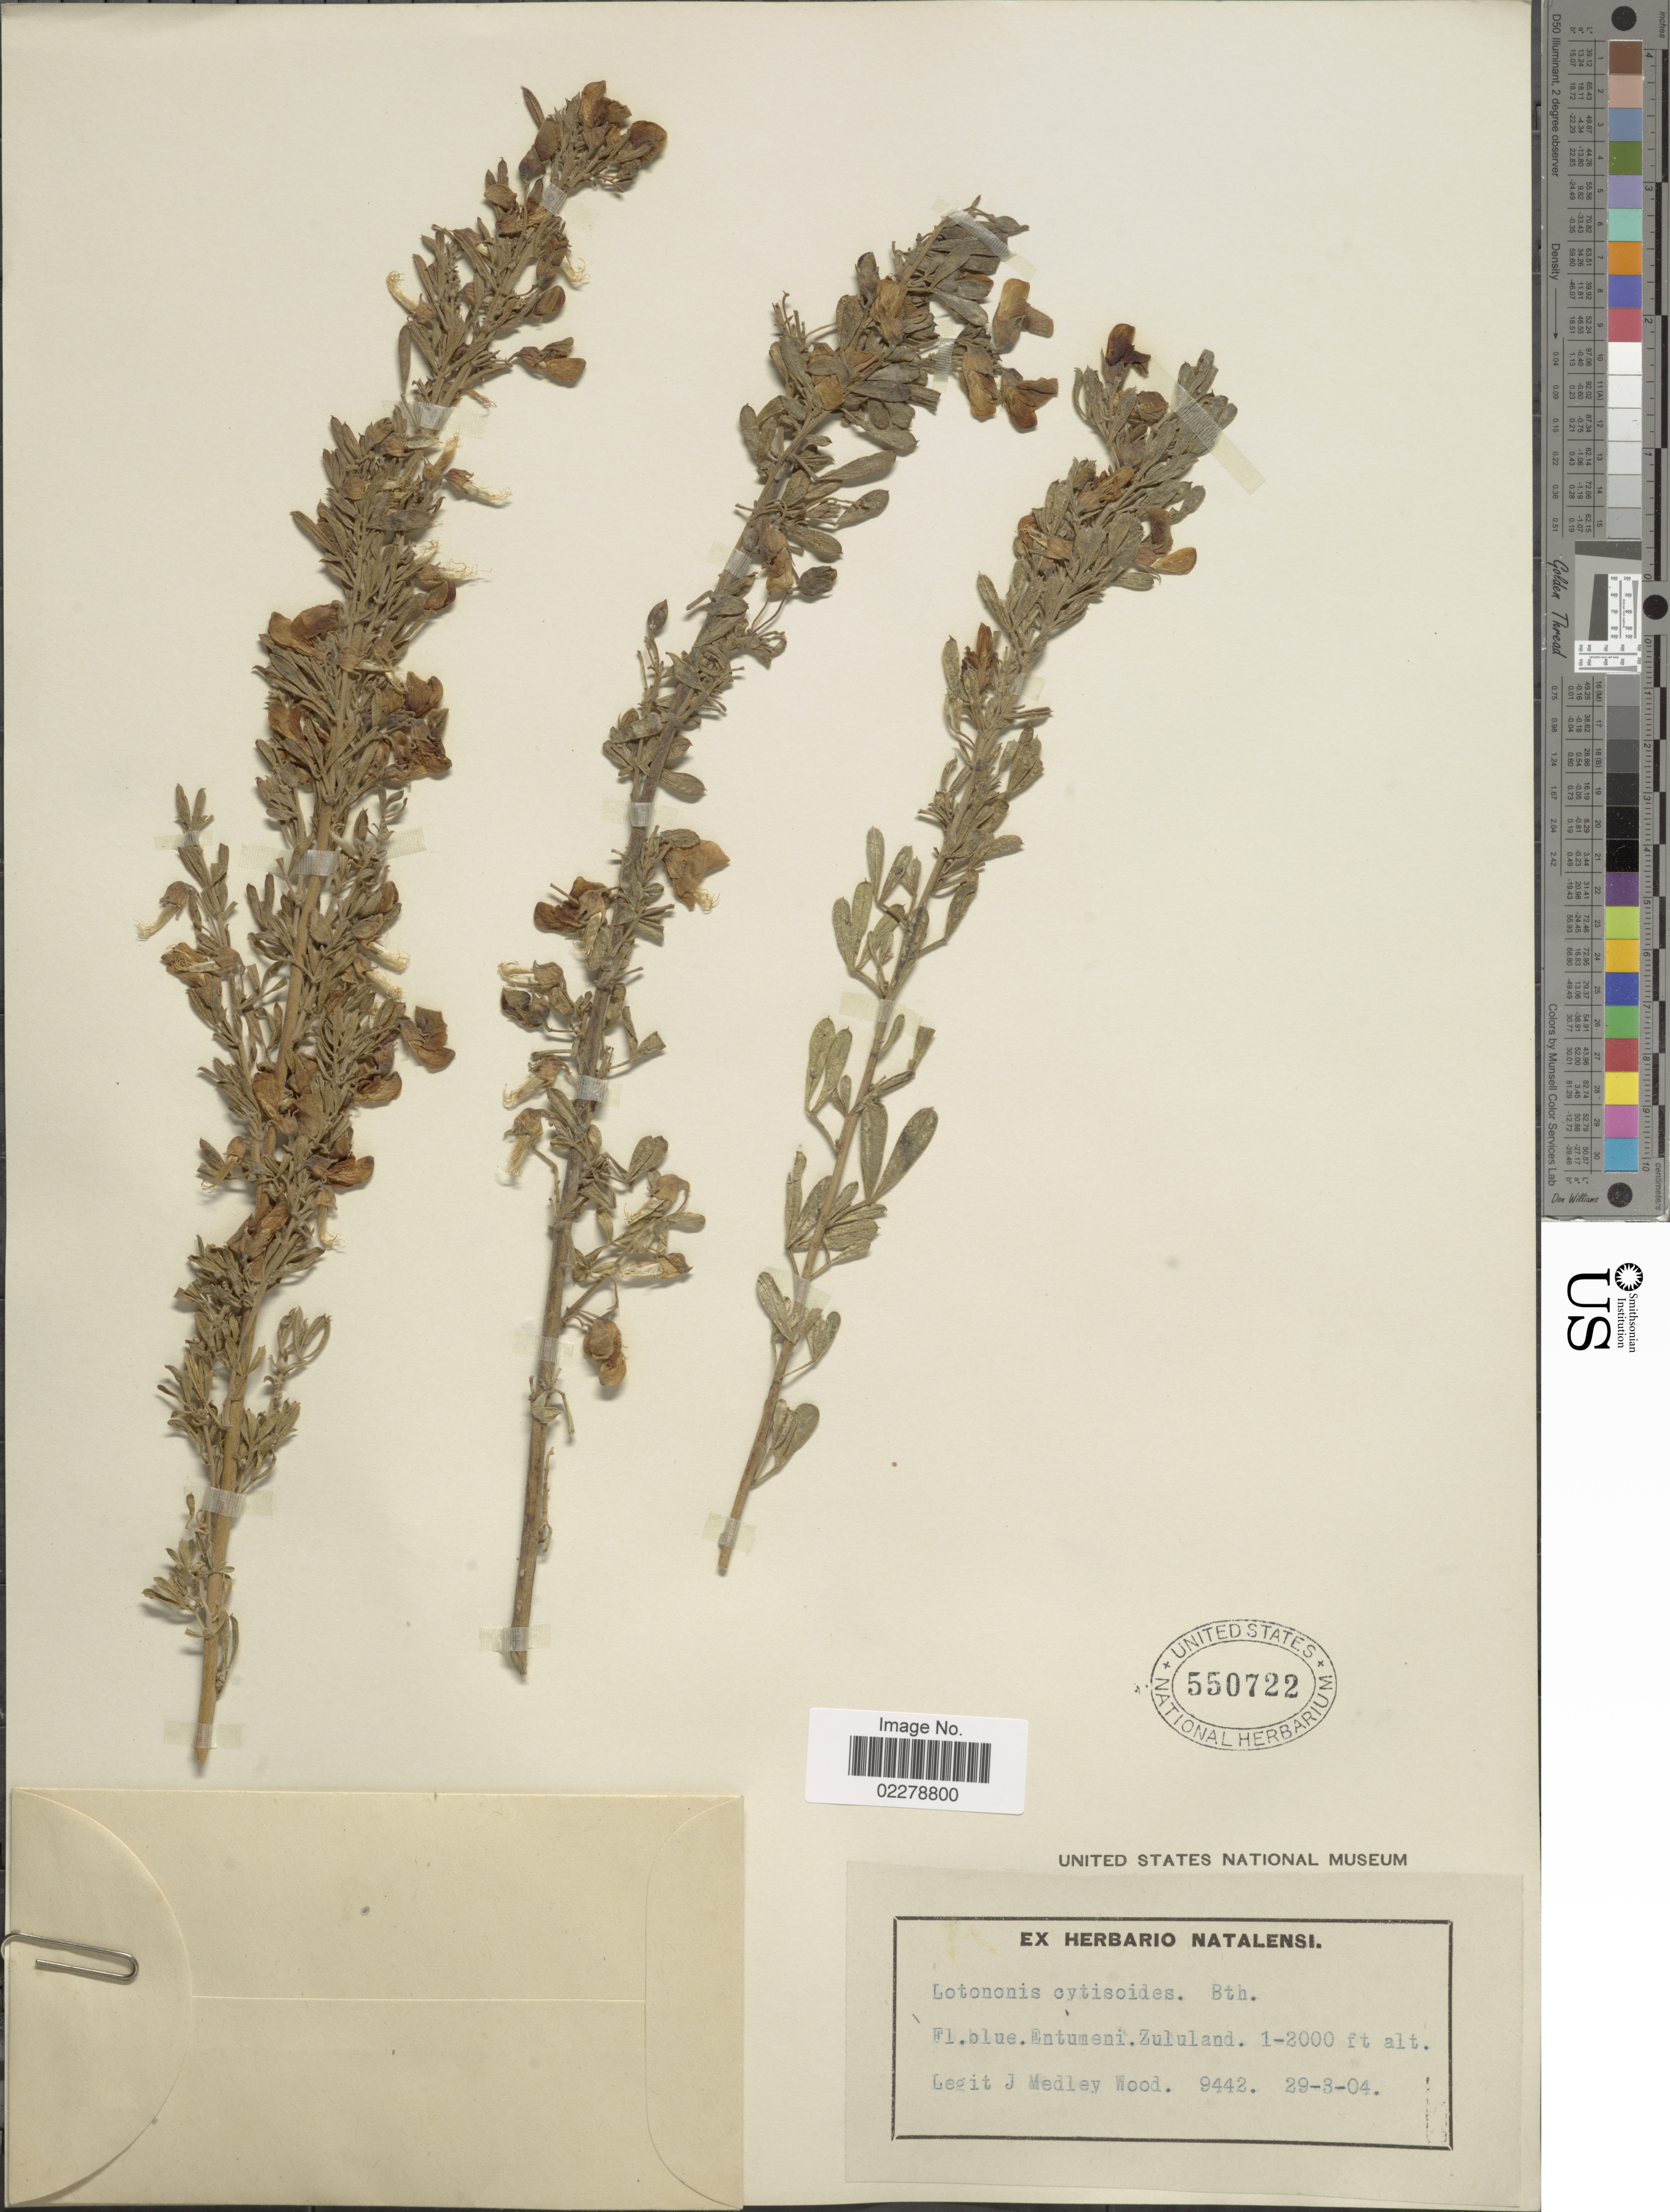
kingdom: Plantae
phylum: Tracheophyta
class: Magnoliopsida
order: Fabales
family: Fabaceae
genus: Lotononis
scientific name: Lotononis cytisoides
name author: Benth.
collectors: J. Medley Wood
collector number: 9442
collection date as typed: Transcribed d/m/y: 29/10/4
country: South Africa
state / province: KwaZulu-Natal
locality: Entumeni. Zululand.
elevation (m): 305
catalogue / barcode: US 550722